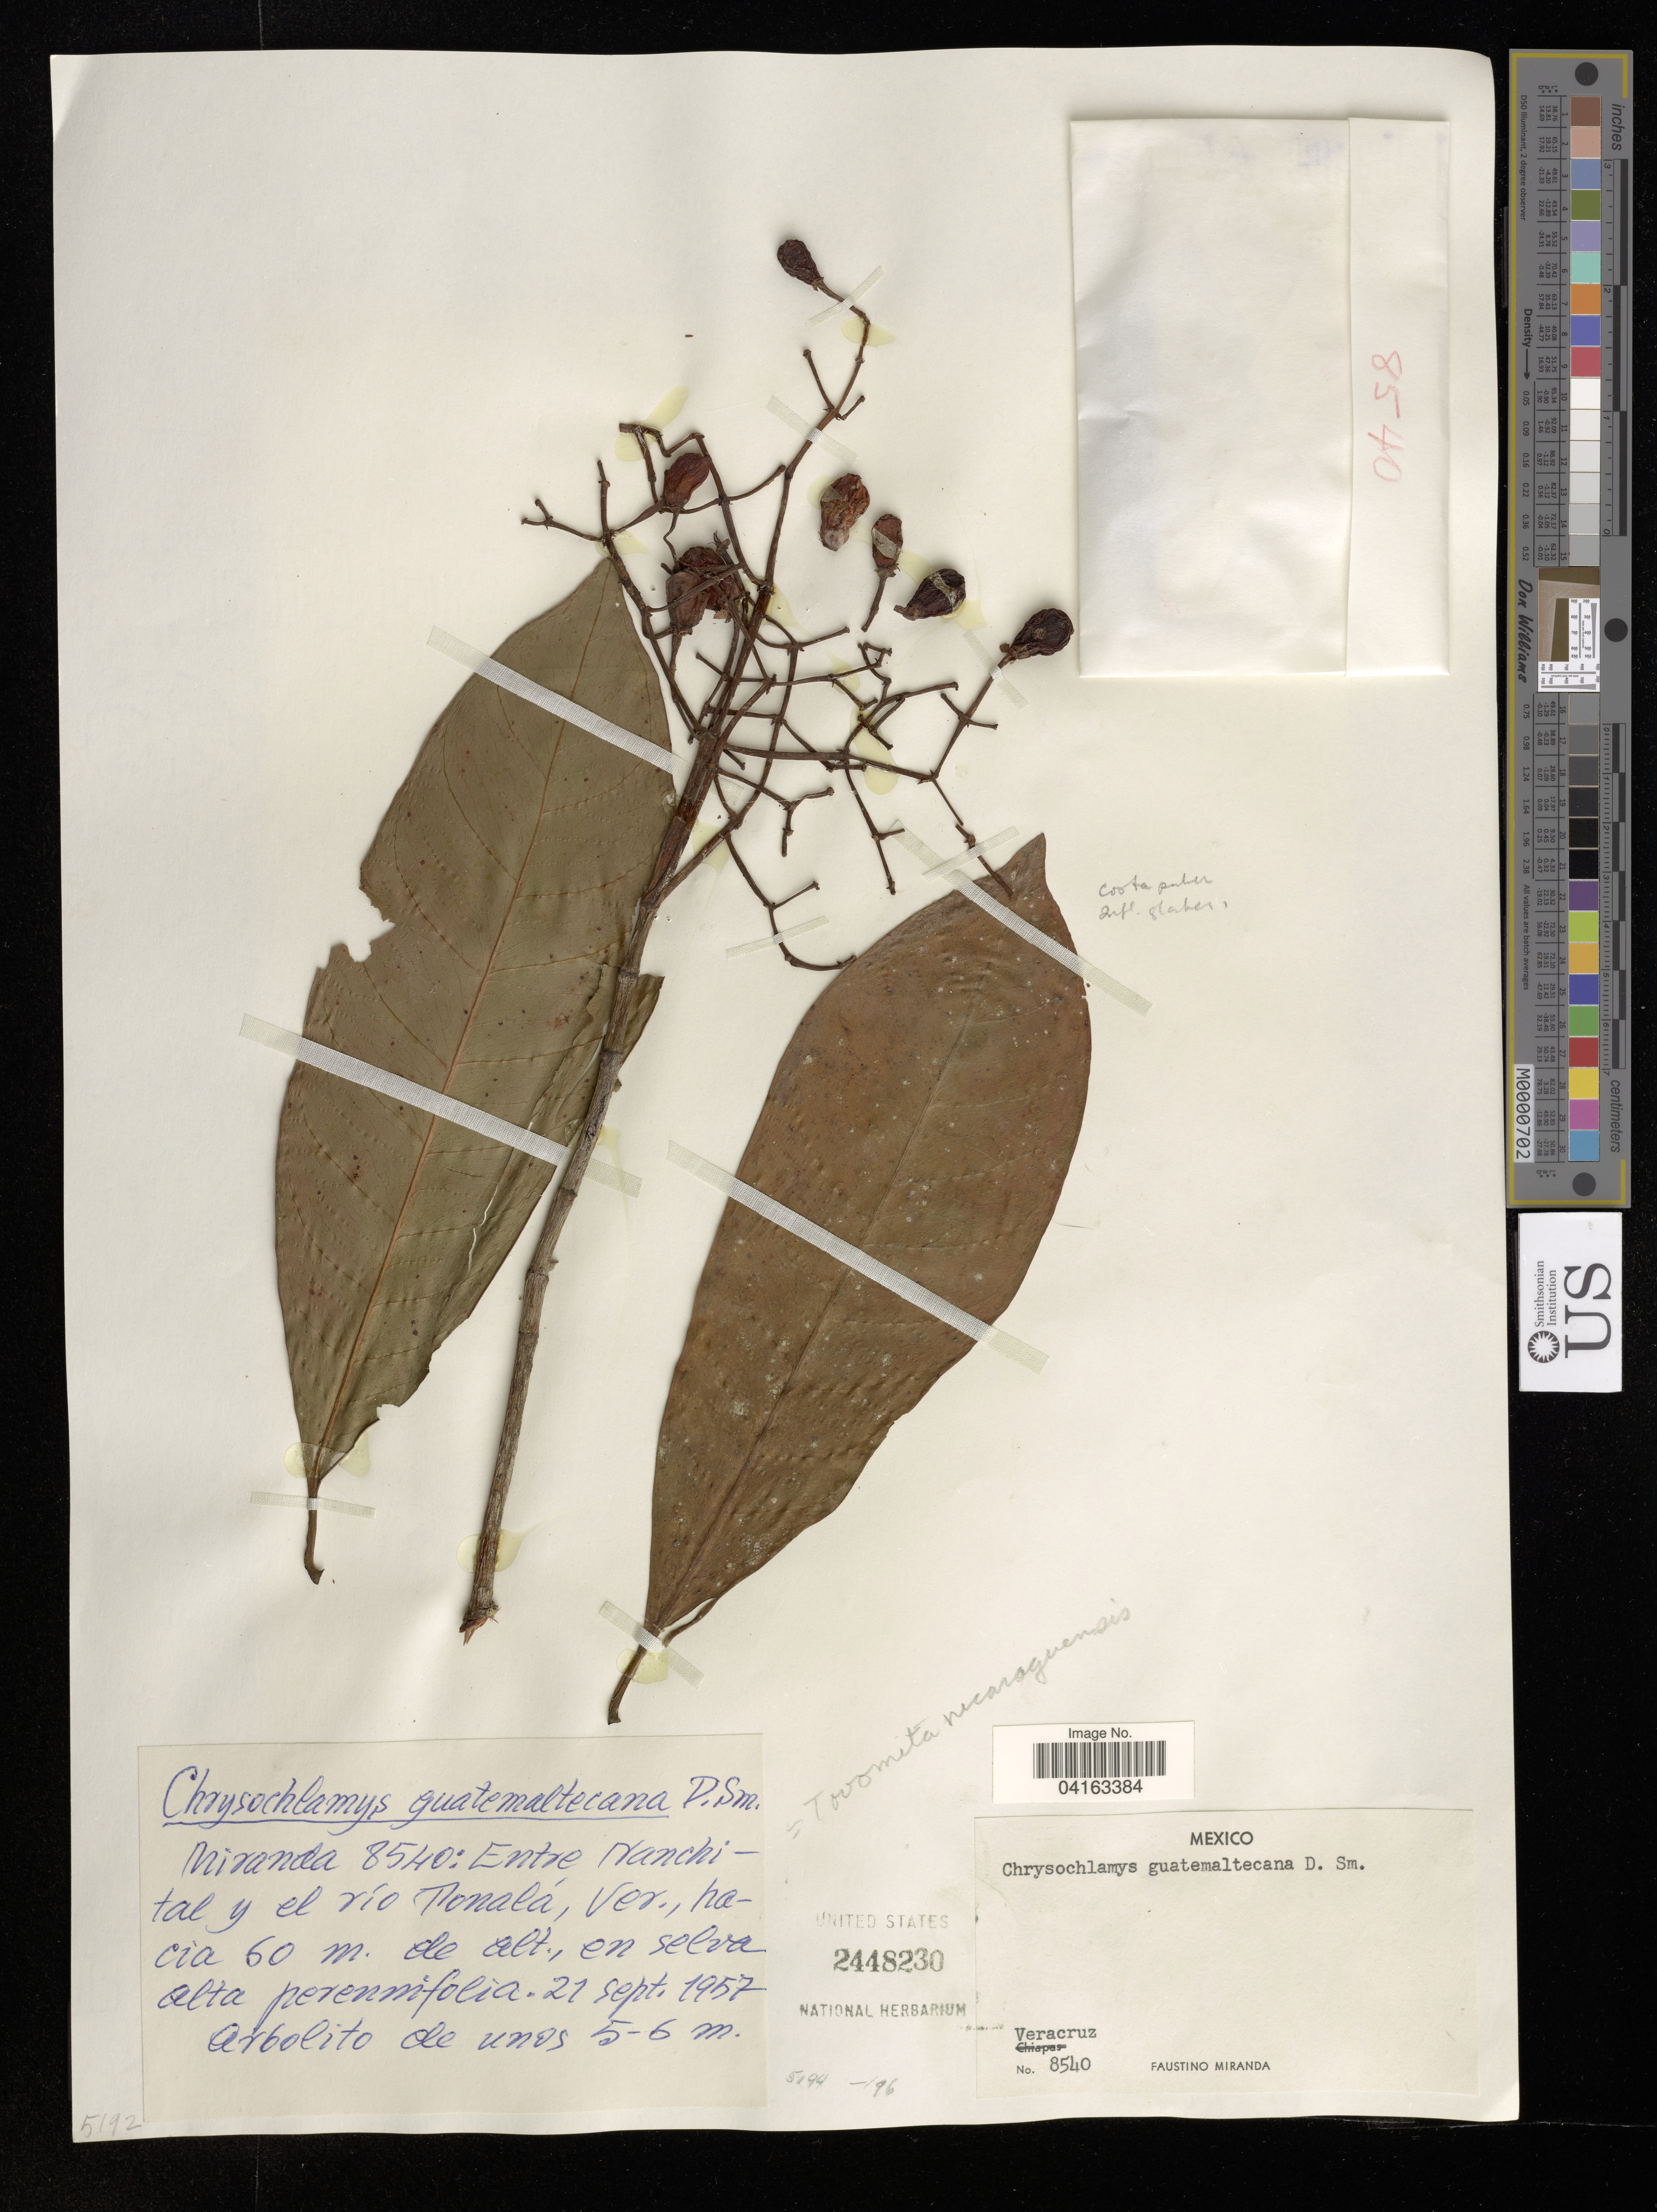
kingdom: Plantae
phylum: Tracheophyta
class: Magnoliopsida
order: Malpighiales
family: Clusiaceae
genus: Chrysochlamys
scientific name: Chrysochlamys guatemaltecana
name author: Donn. Sm.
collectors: F. Miranda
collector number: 8540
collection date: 1957-09-21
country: Mexico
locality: Veracruz. Entre Nanchital y el río Tonalá.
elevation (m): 60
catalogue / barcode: US 2448230